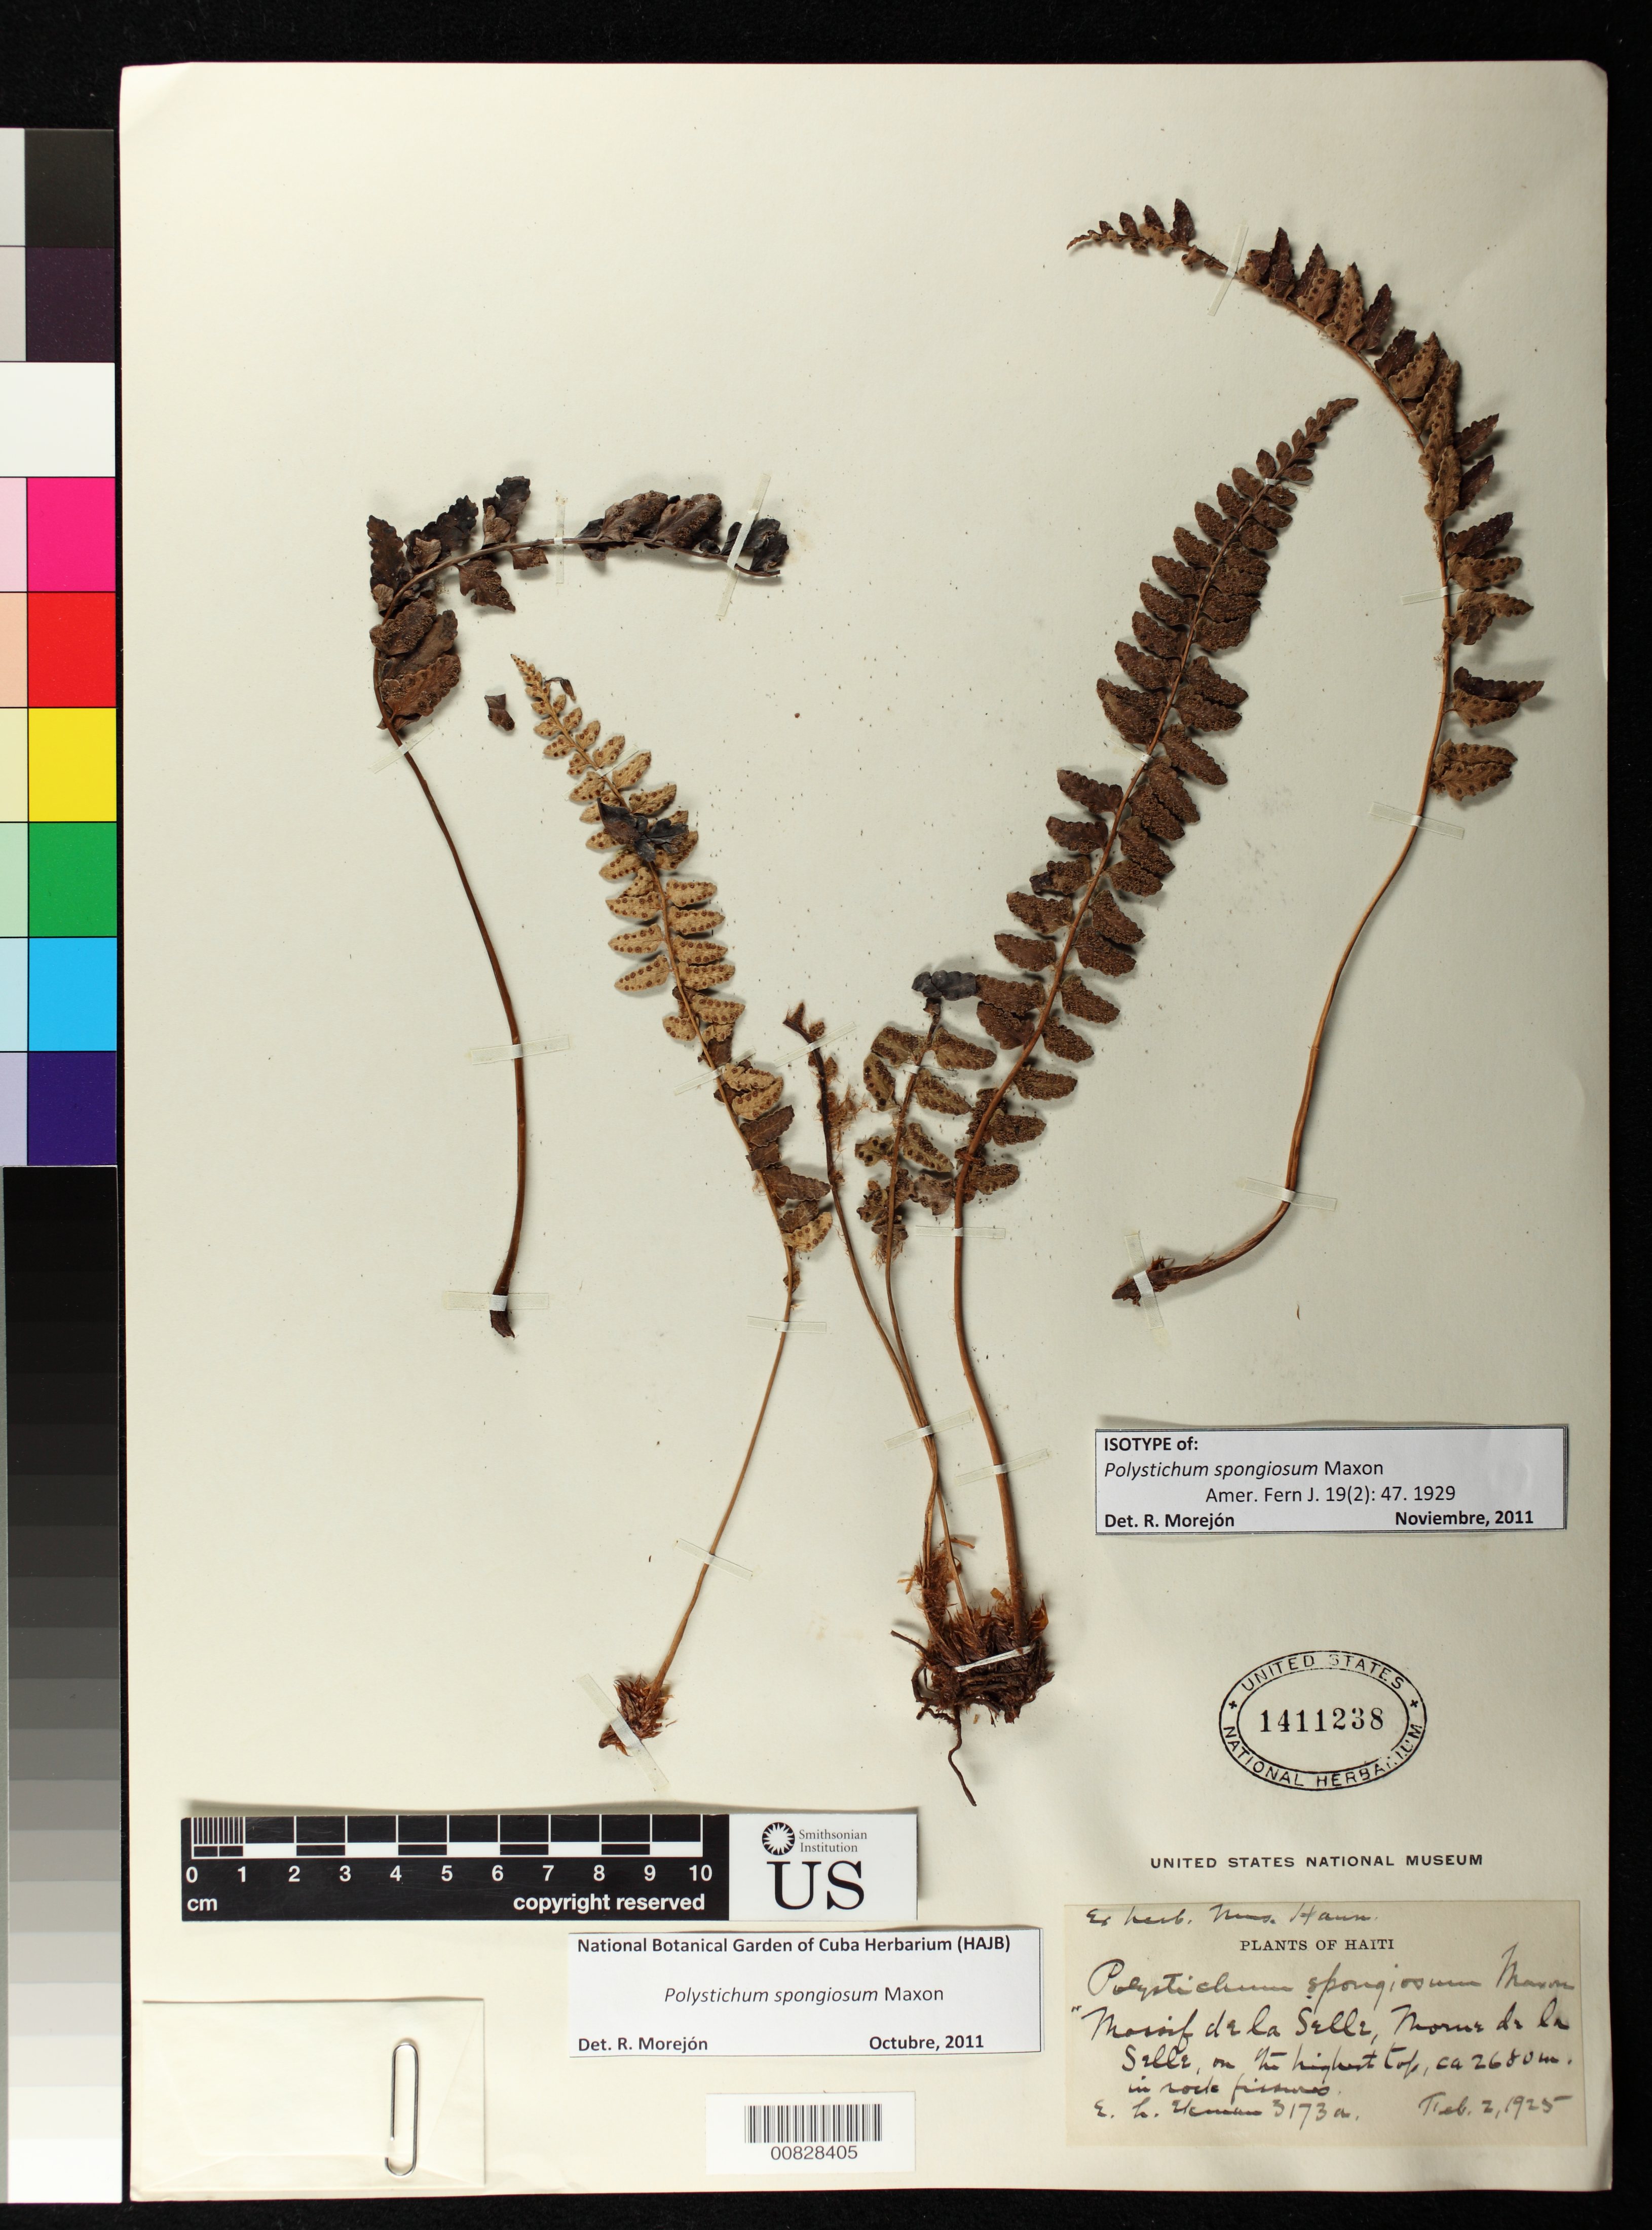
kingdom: Plantae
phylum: Tracheophyta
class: Polypodiopsida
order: Polypodiales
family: Dryopteridaceae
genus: Polystichum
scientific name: Polystichum spongiosum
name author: Maxon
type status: Isotype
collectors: E. L. Ekman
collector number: H 3173a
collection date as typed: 02 Feb 1925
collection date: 1925-02-02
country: Haiti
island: Hispaniola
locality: Massif de la Selle, Morne de La Selle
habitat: On the highest top, in rock fissures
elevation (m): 2680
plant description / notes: Annotated as isotype by R. Morejón (2011) but bears label with different elevation (as noted in protologue) and may be paratype rather than isotype.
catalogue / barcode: US 1411238